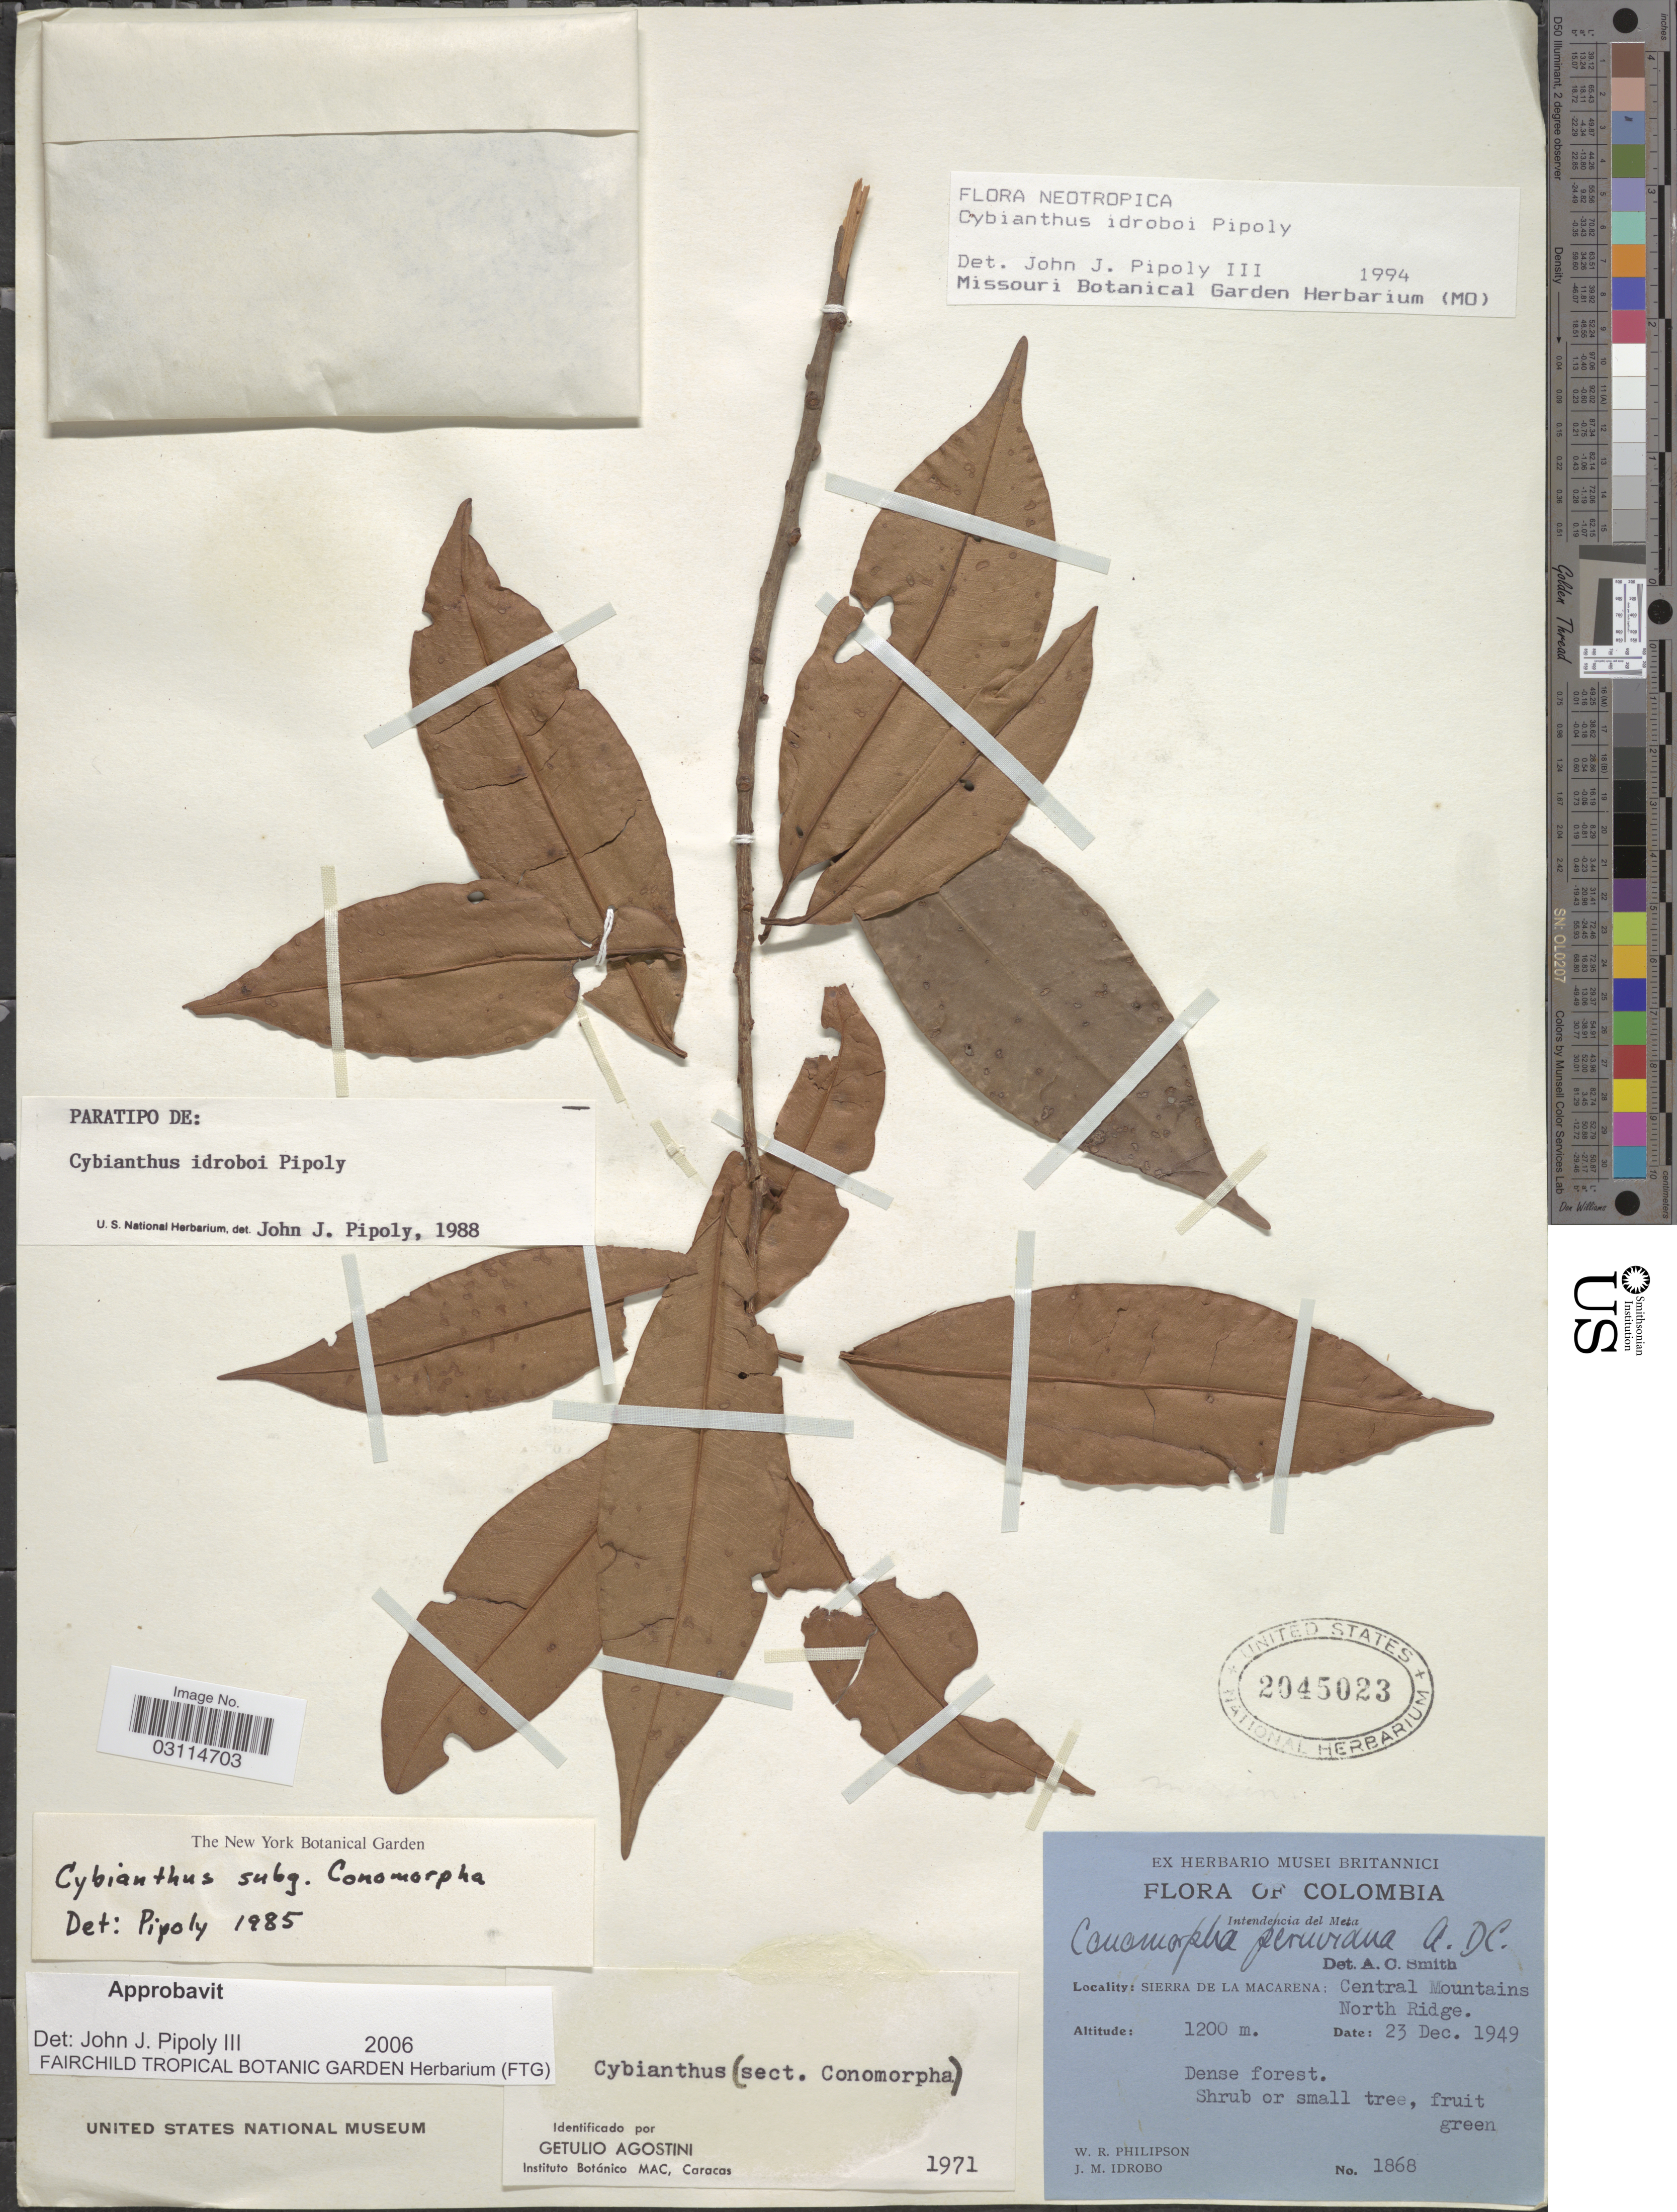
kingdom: Plantae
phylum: Tracheophyta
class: Magnoliopsida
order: Ericales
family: Primulaceae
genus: Cybianthus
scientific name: Cybianthus idroboi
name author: Pipoly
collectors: W. R. Philipson & J. M. Idrobo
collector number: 1868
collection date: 1949-12-23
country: Colombia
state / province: Meta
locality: Intendencia del Meta, Sierra de La Macarena: Central Mountains North Ridge.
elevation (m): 1200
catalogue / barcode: US 2045023